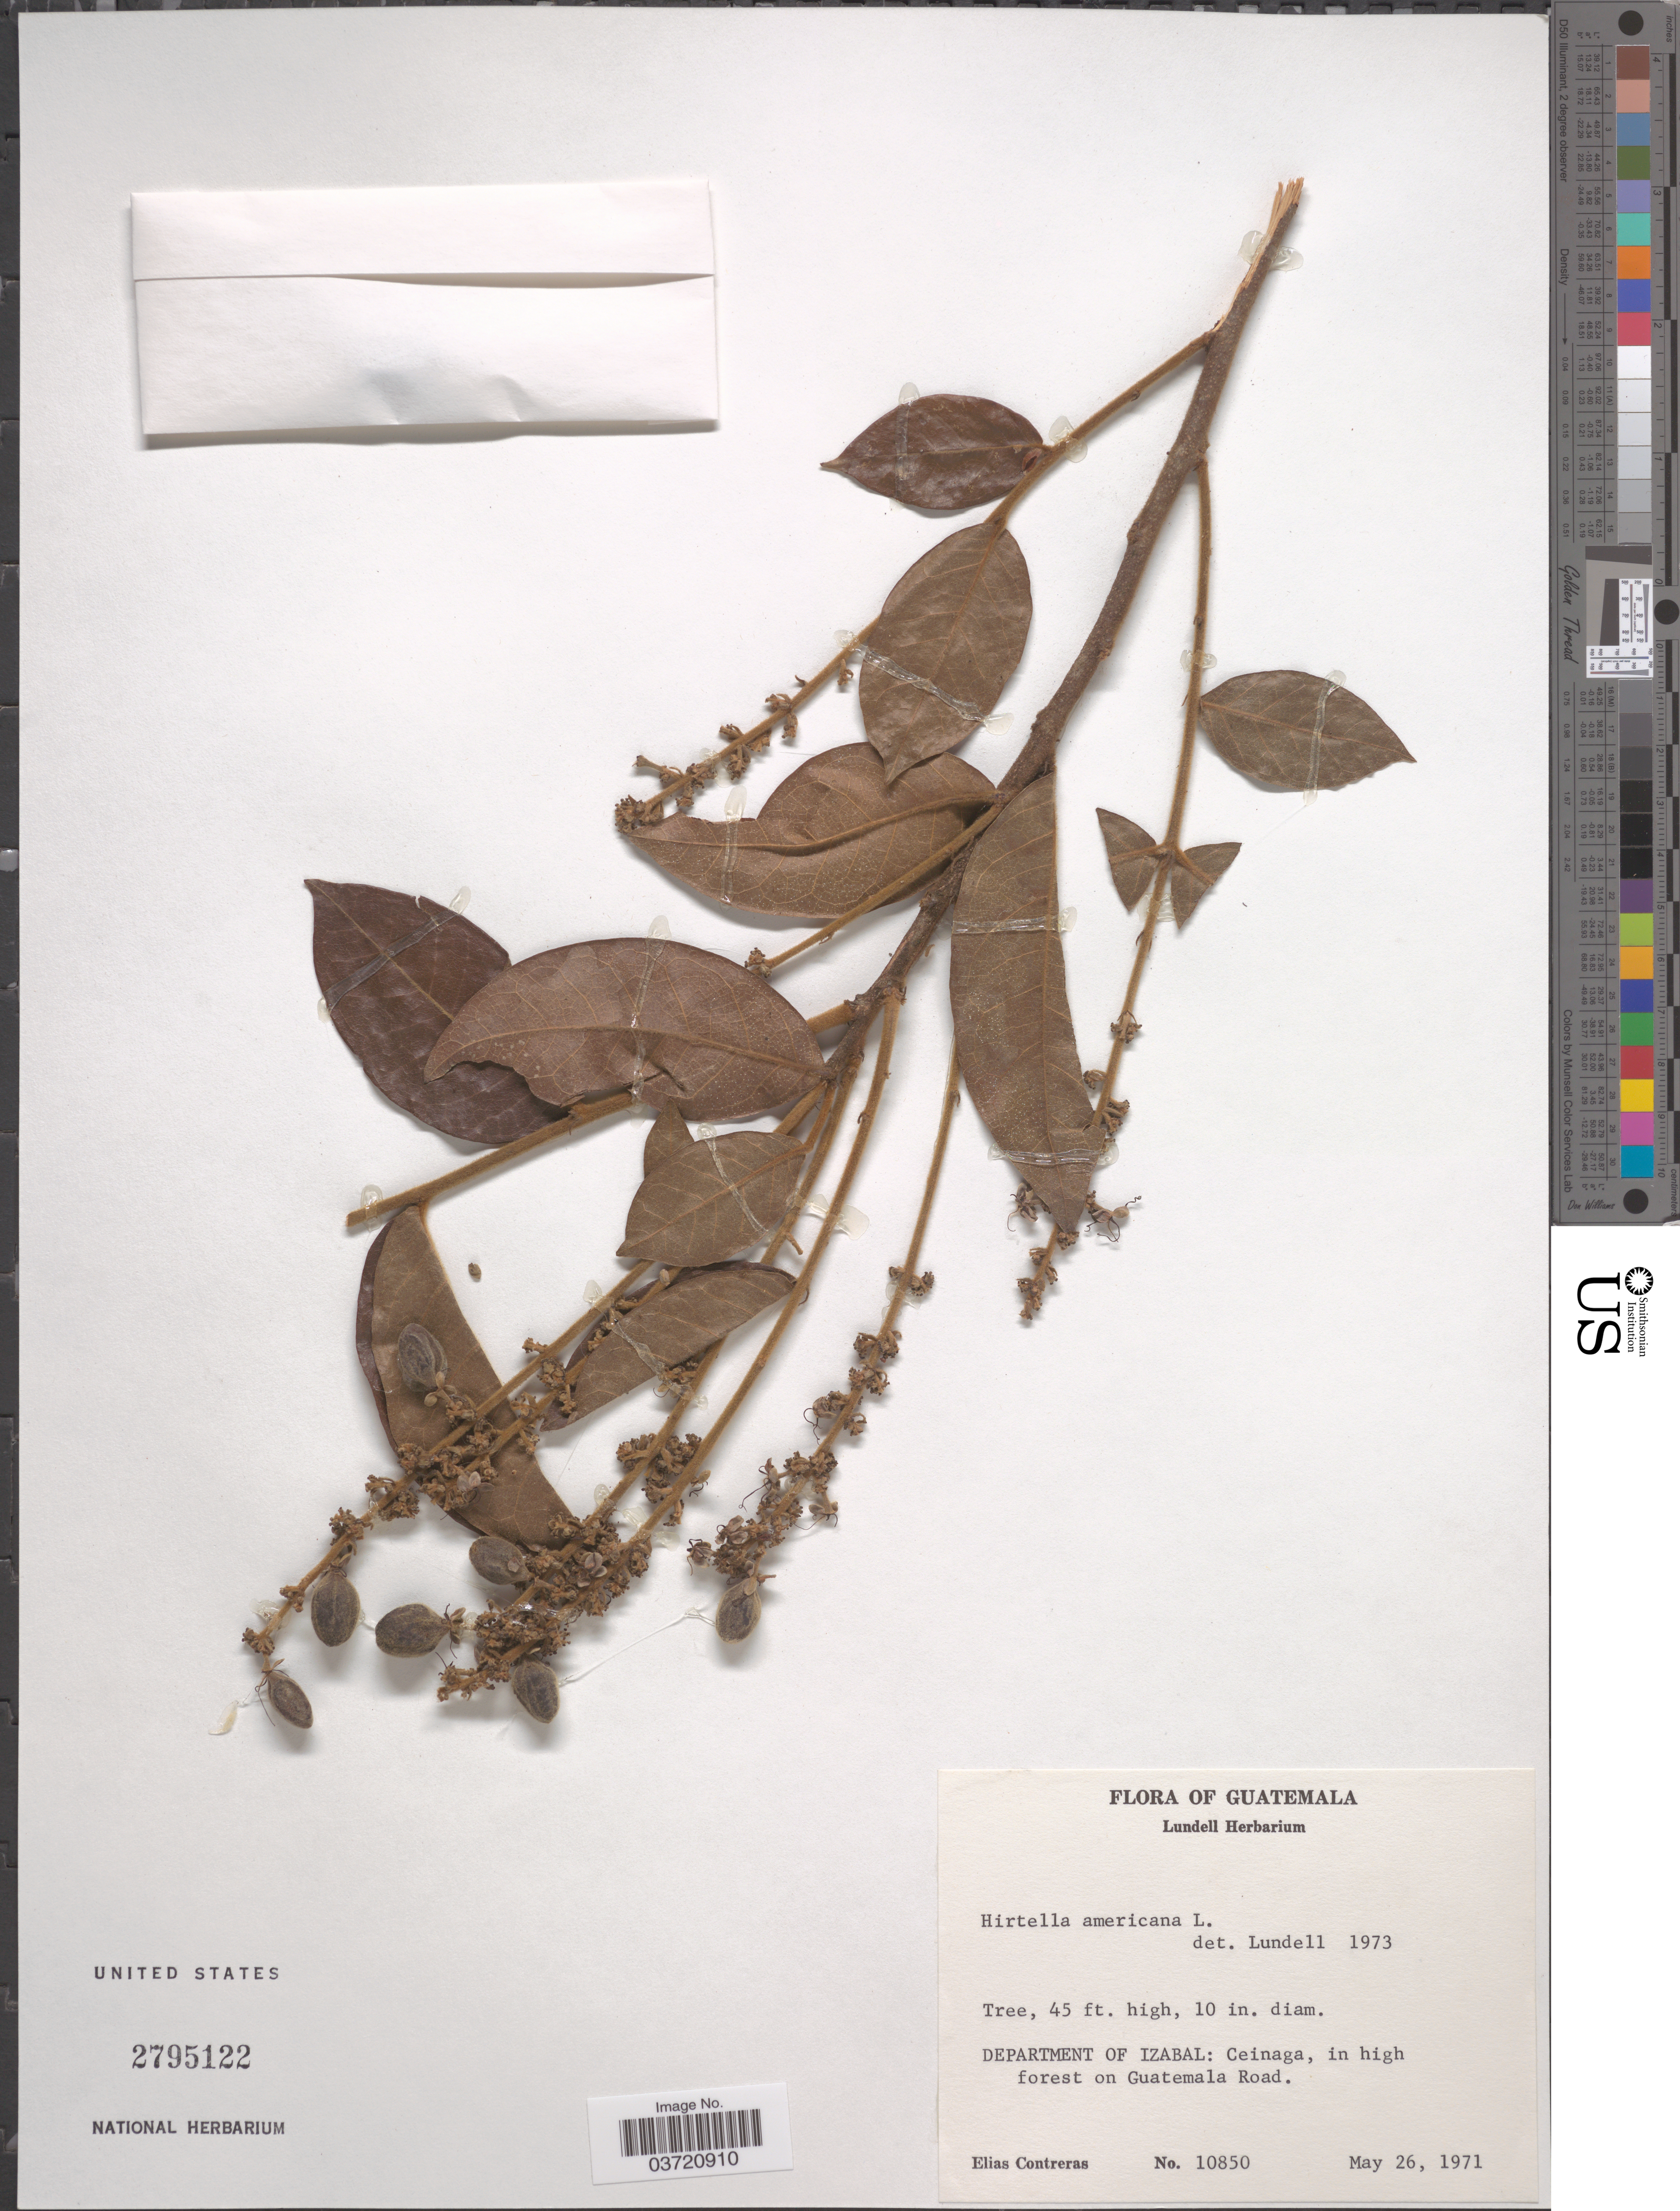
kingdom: Plantae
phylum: Tracheophyta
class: Magnoliopsida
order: Malpighiales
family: Chrysobalanaceae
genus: Hirtella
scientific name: Hirtella americana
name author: L.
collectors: E. Contreras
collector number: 10850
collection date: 1971-05-26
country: Guatemala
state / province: Izabal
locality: Department of Izabal: Ceinaga, in high forest on Guatemala Road.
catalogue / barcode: US 2795122